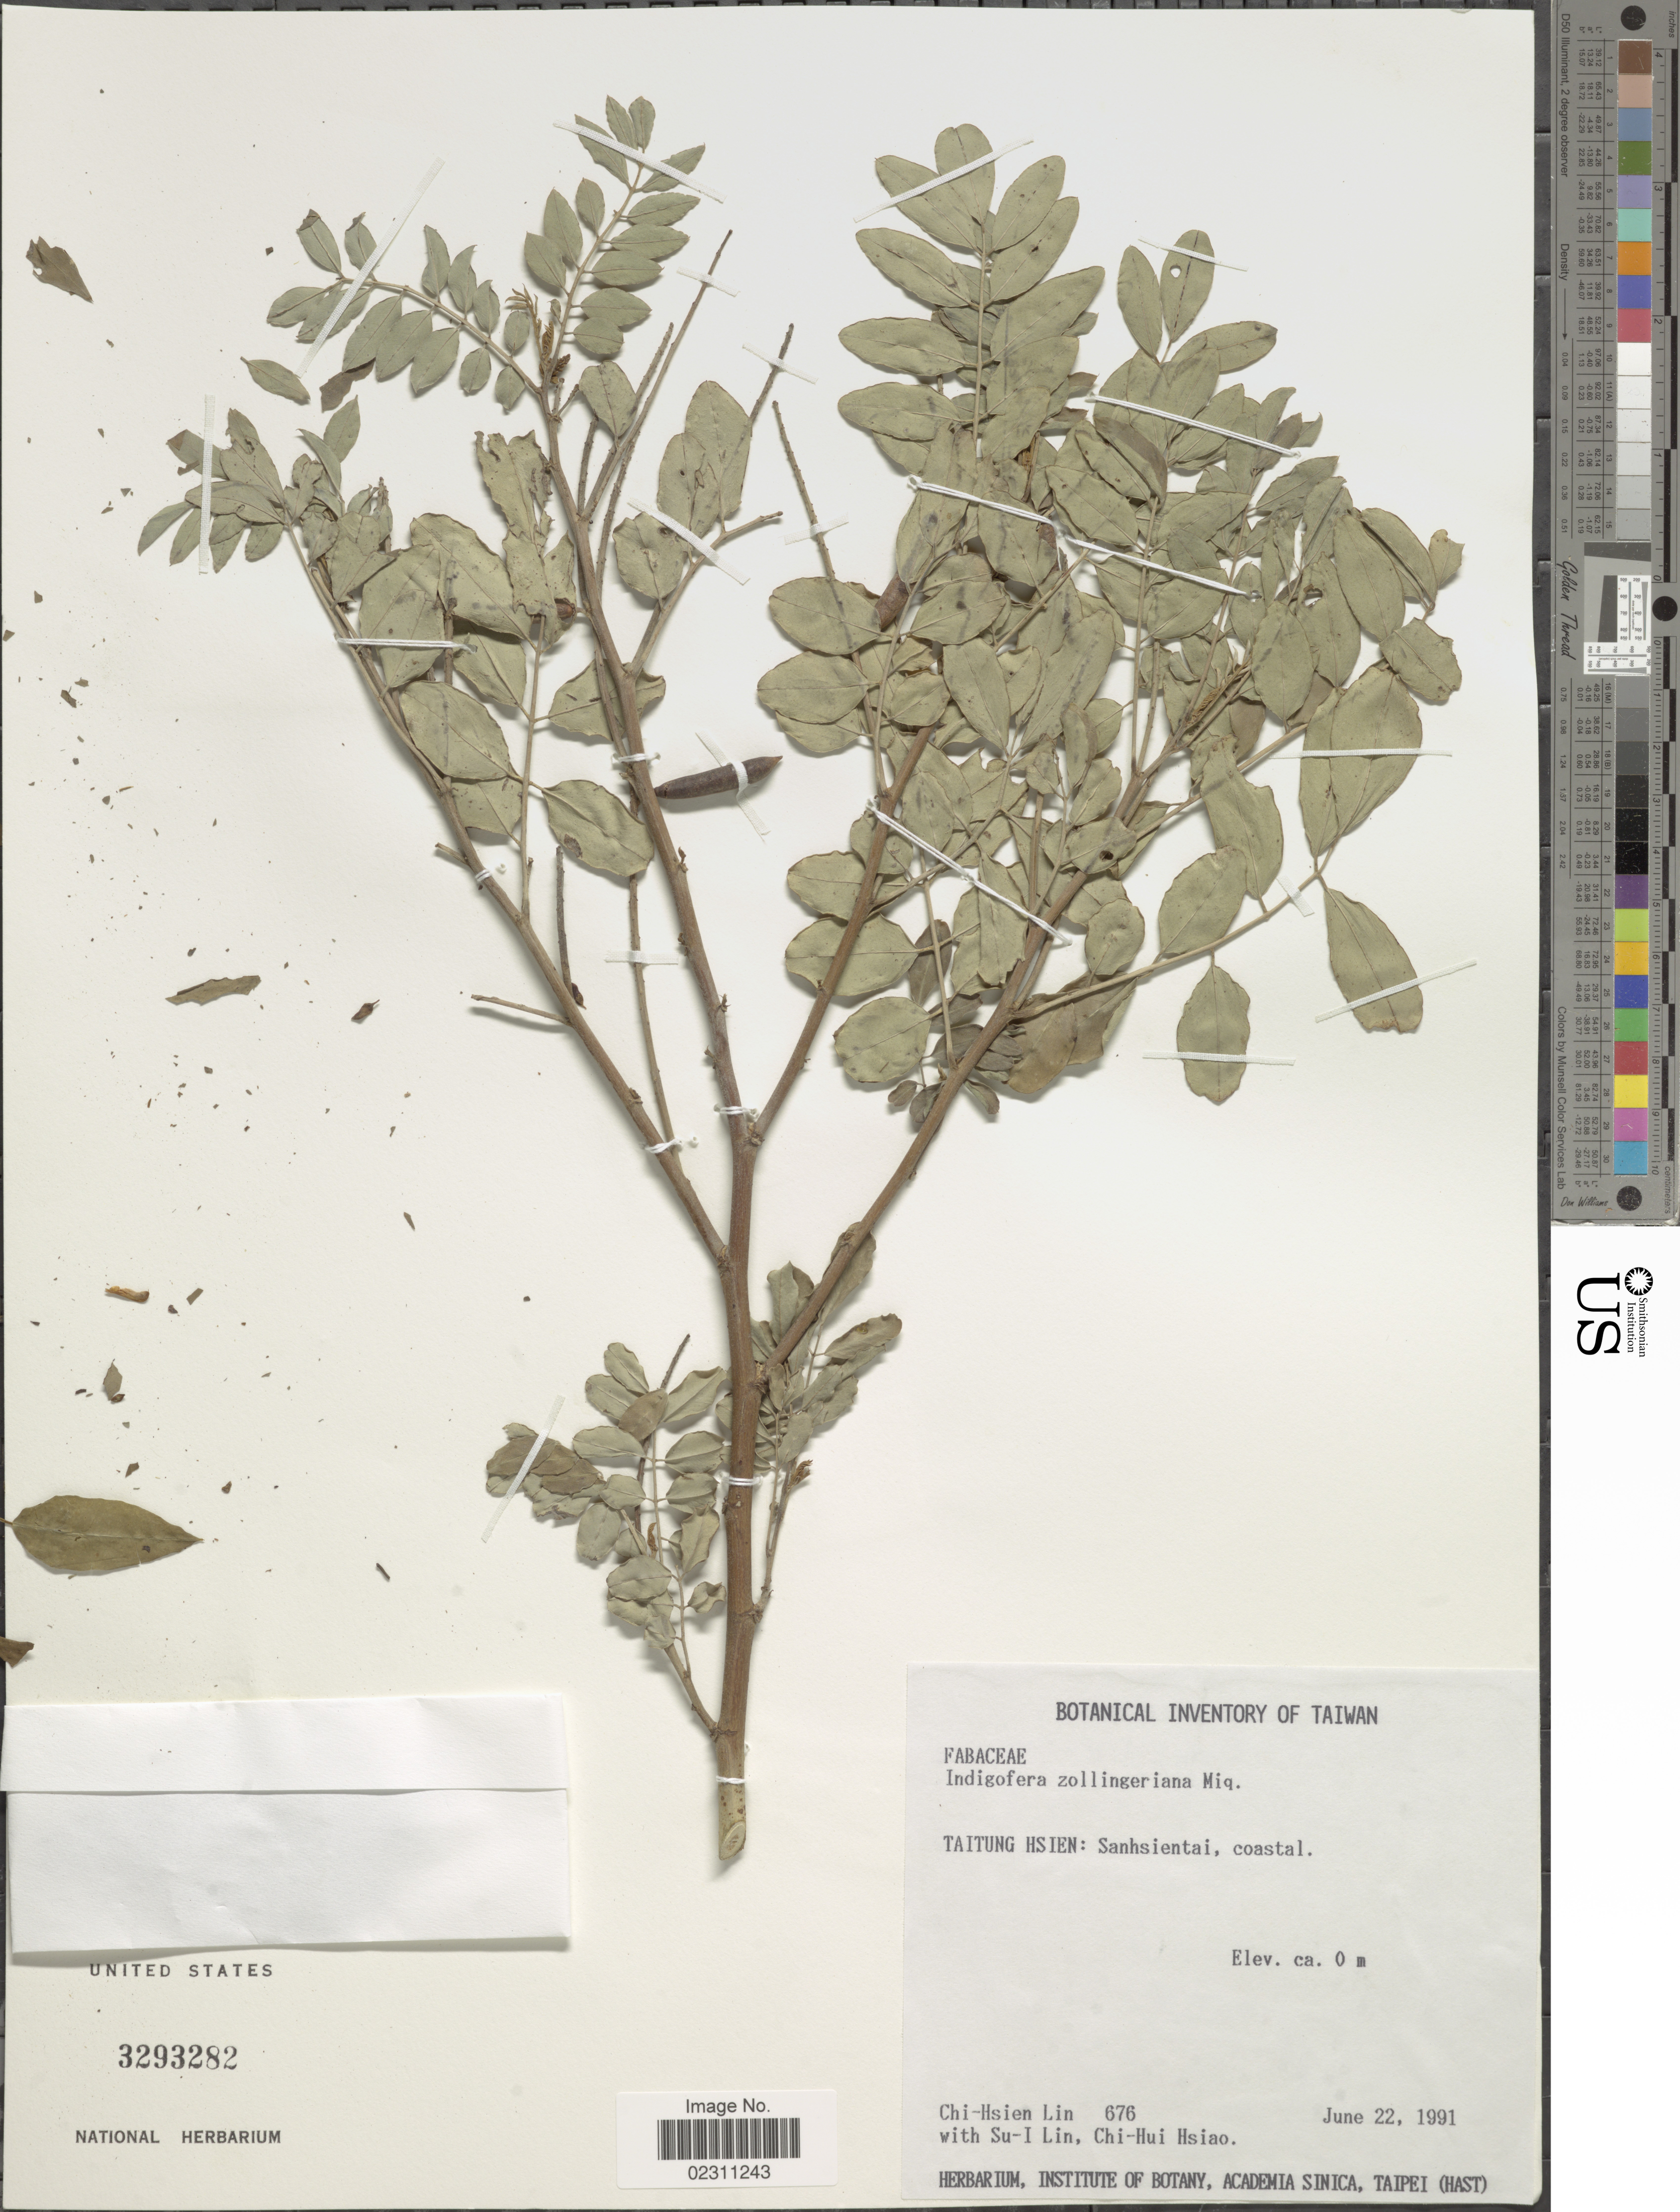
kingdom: Plantae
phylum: Tracheophyta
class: Magnoliopsida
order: Fabales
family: Fabaceae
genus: Indigofera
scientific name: Indigofera zollingeriana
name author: Miq.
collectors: C. Lin, S. Lin & C. Hsiao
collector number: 676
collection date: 1991-06-22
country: Taiwan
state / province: Taitung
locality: Taitung Hsien: Sahnsientai, coastal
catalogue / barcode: US 3293282